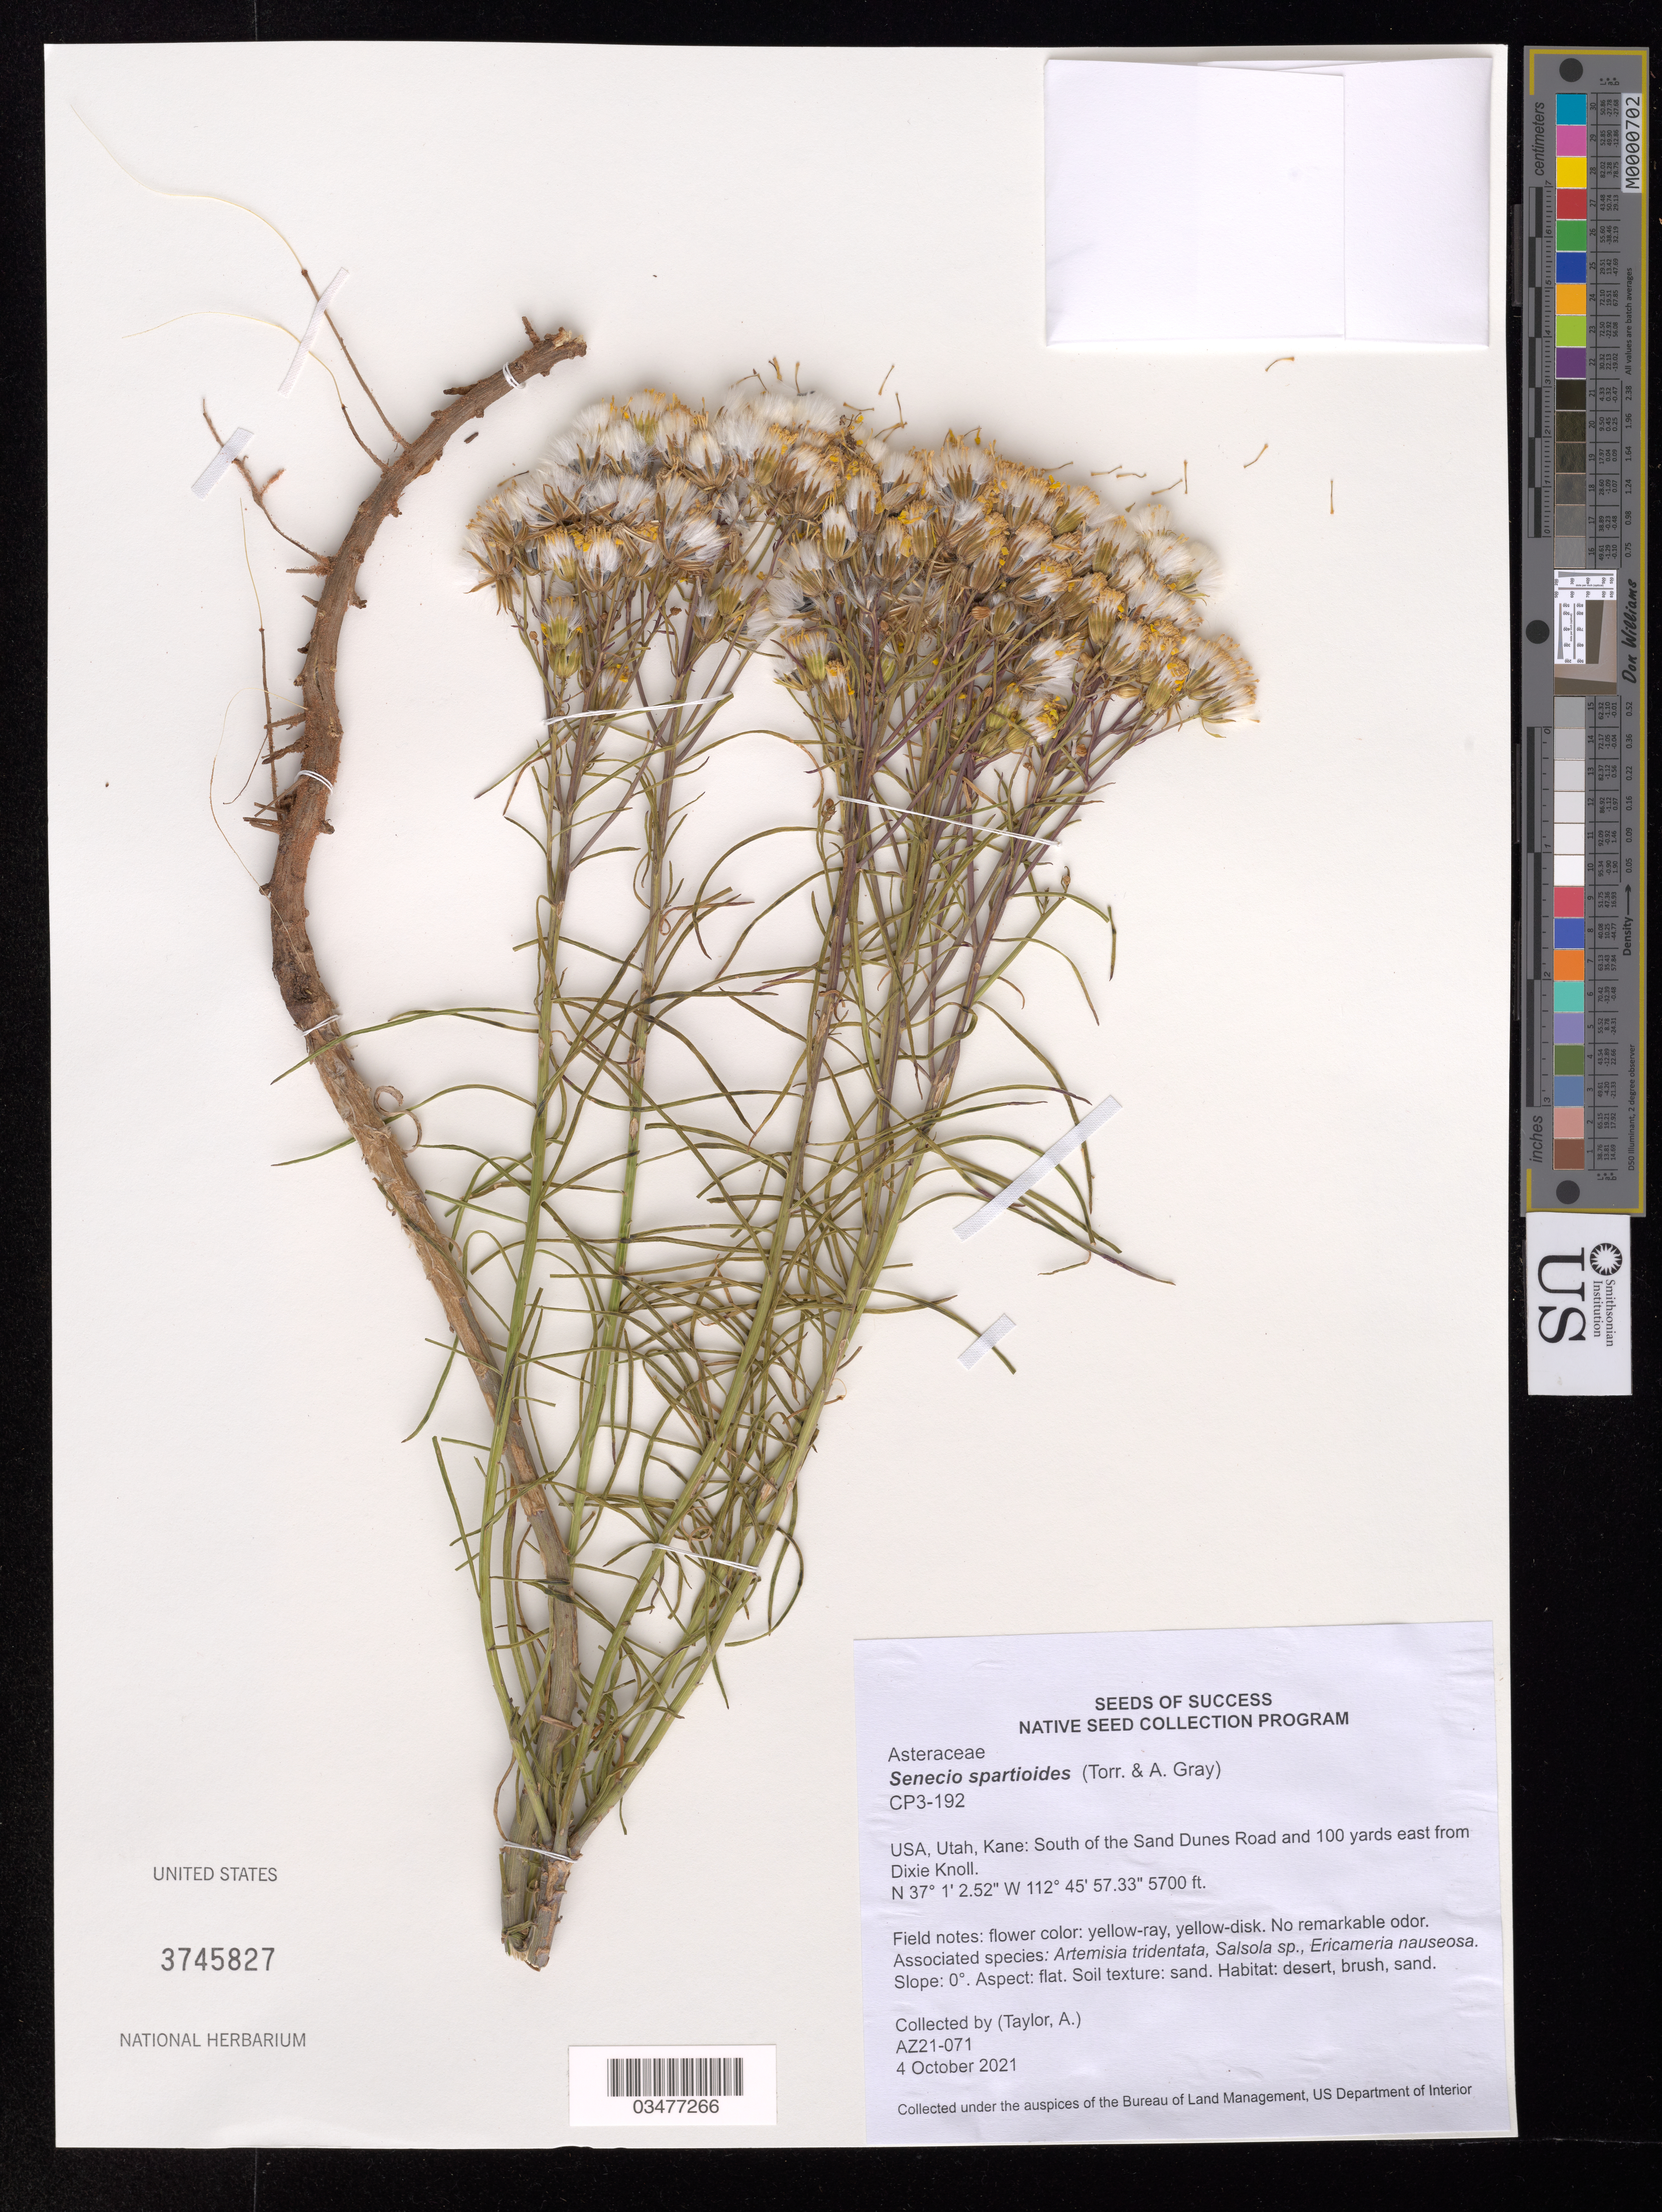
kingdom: Plantae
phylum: Tracheophyta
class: Magnoliopsida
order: Asterales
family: Asteraceae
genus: Senecio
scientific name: Senecio spartioides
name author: Torr. & A. Gray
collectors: A. Taylor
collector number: AZ21-071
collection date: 2021-10-04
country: United States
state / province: Utah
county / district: Kane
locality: S of the Sand Dunes Rd and 100 yards E from Dixie Knoll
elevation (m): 1737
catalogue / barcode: US 3745827